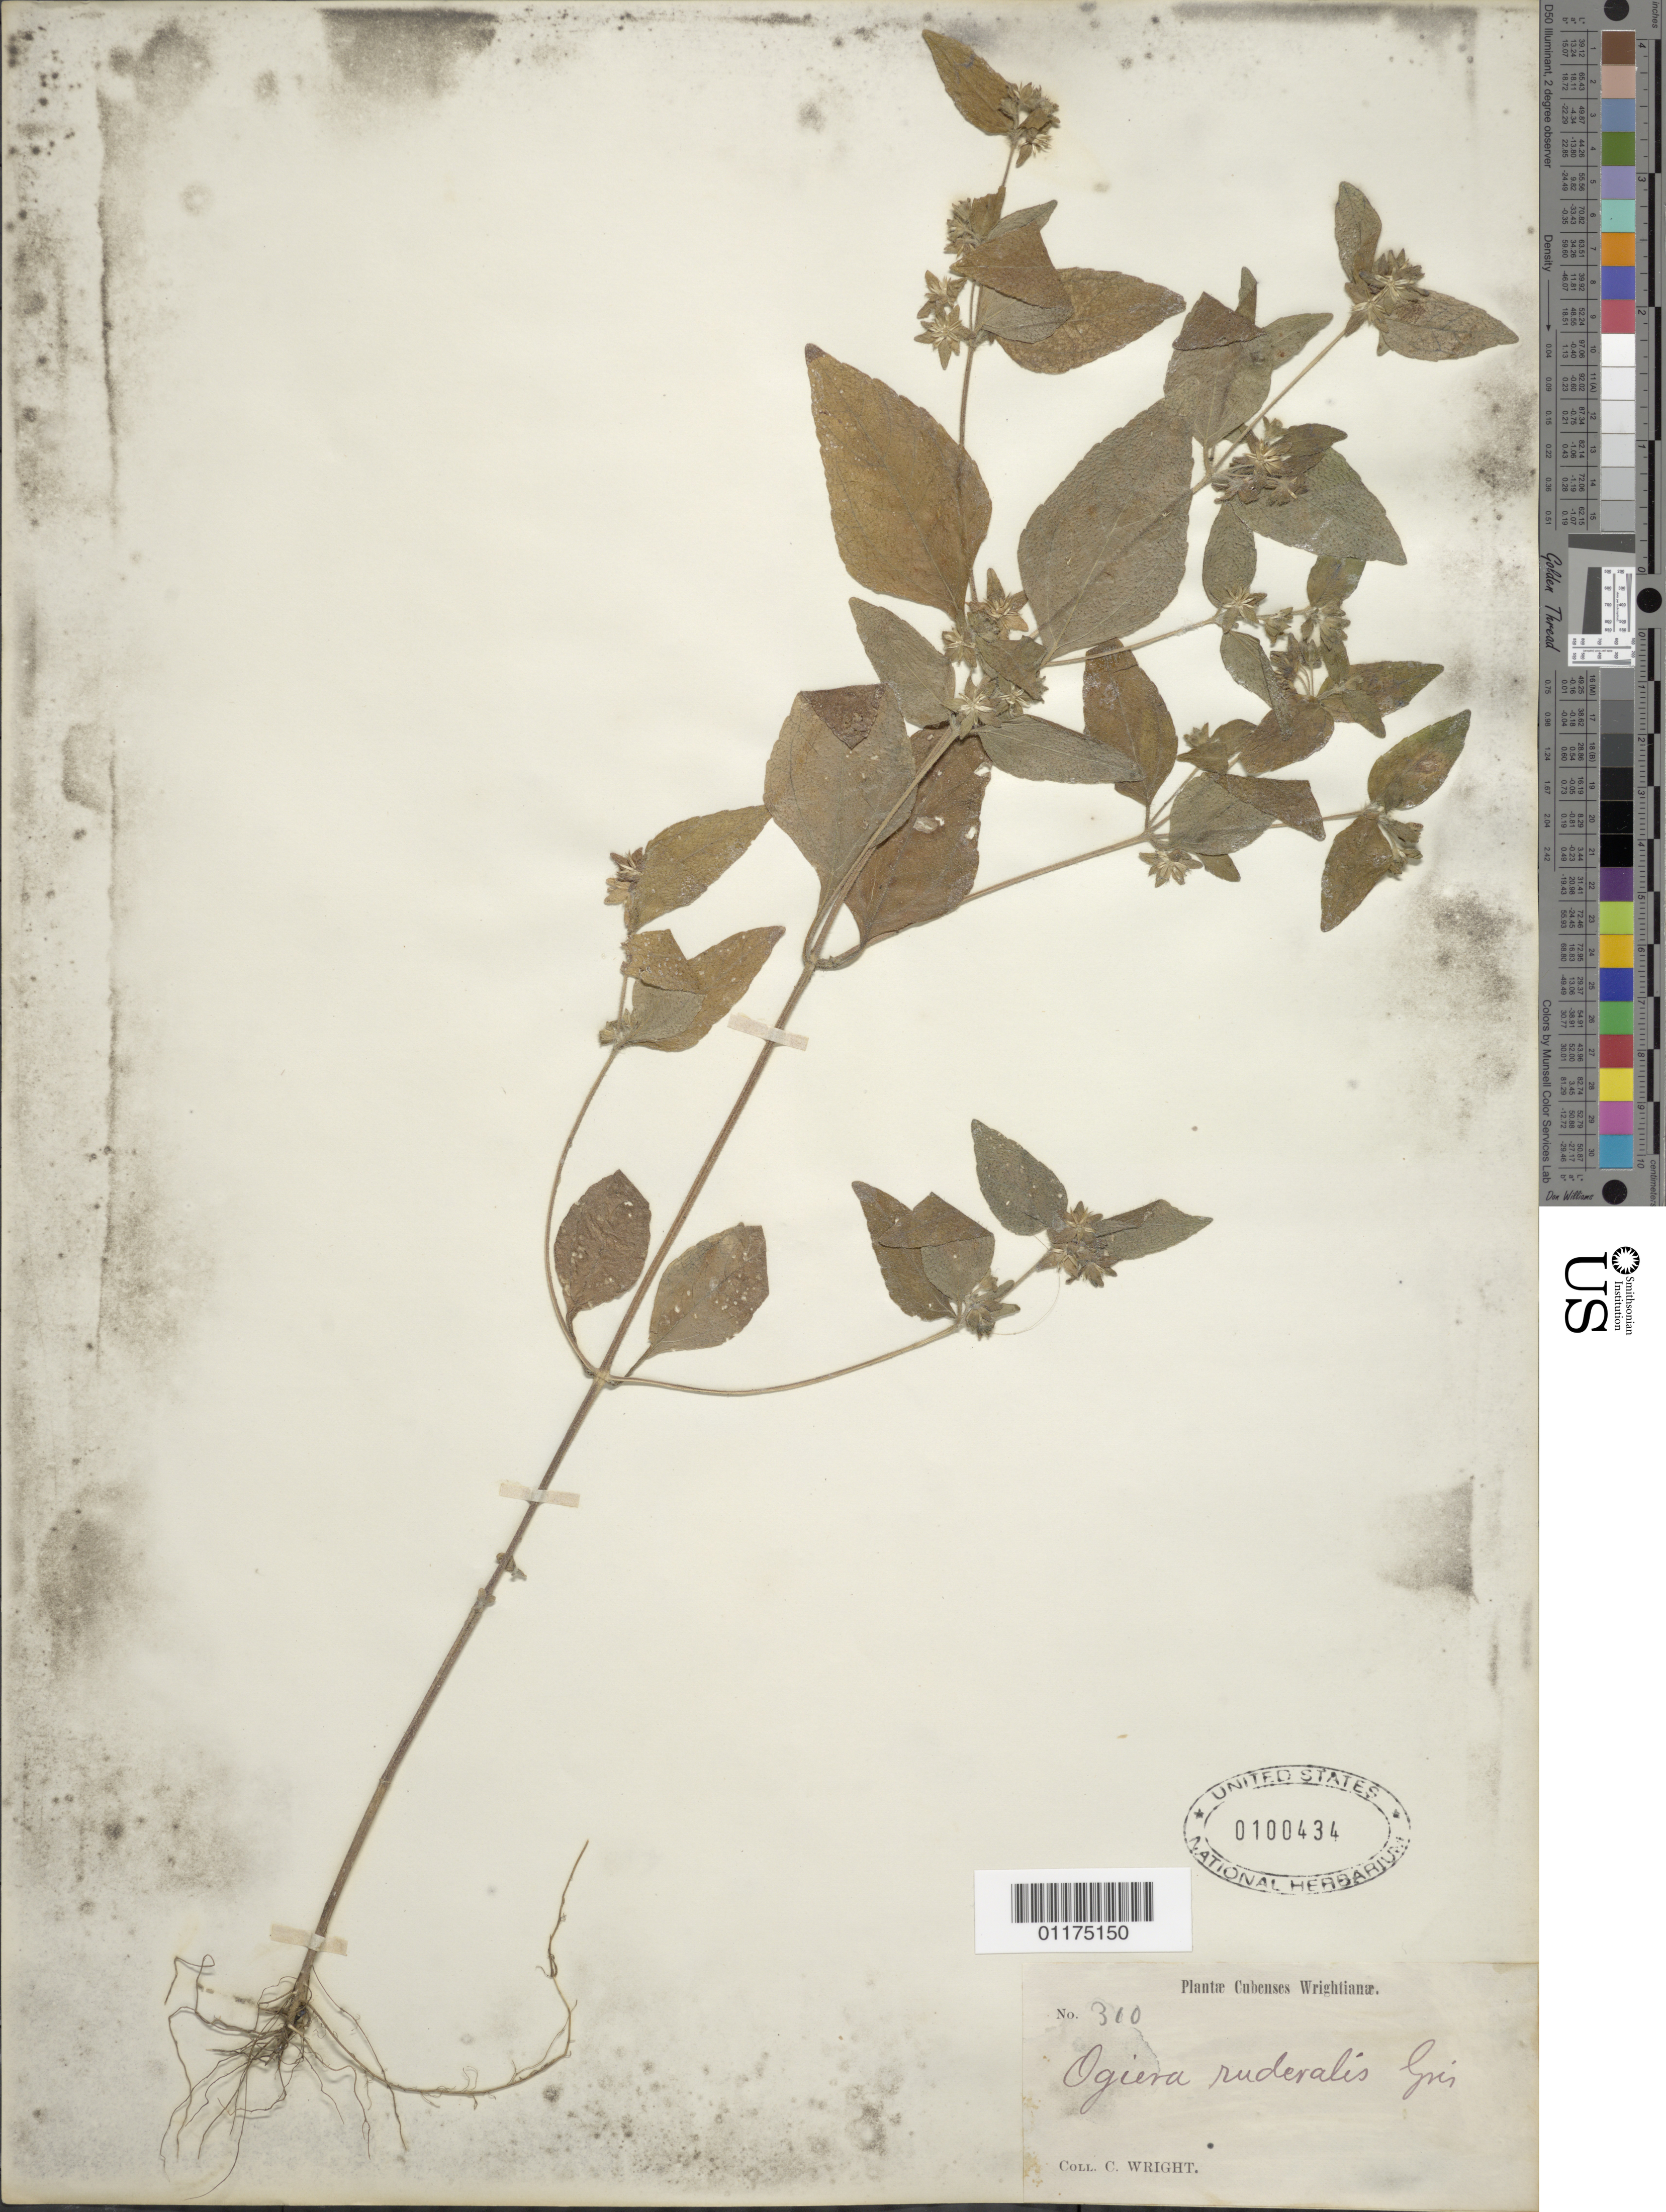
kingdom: Plantae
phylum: Tracheophyta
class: Magnoliopsida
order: Asterales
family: Asteraceae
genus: Eleutheranthera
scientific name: Eleutheranthera ruderalis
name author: (Sw.) Sch. Bip.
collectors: C. Wright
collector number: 310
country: Cuba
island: Cuba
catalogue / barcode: US 100434